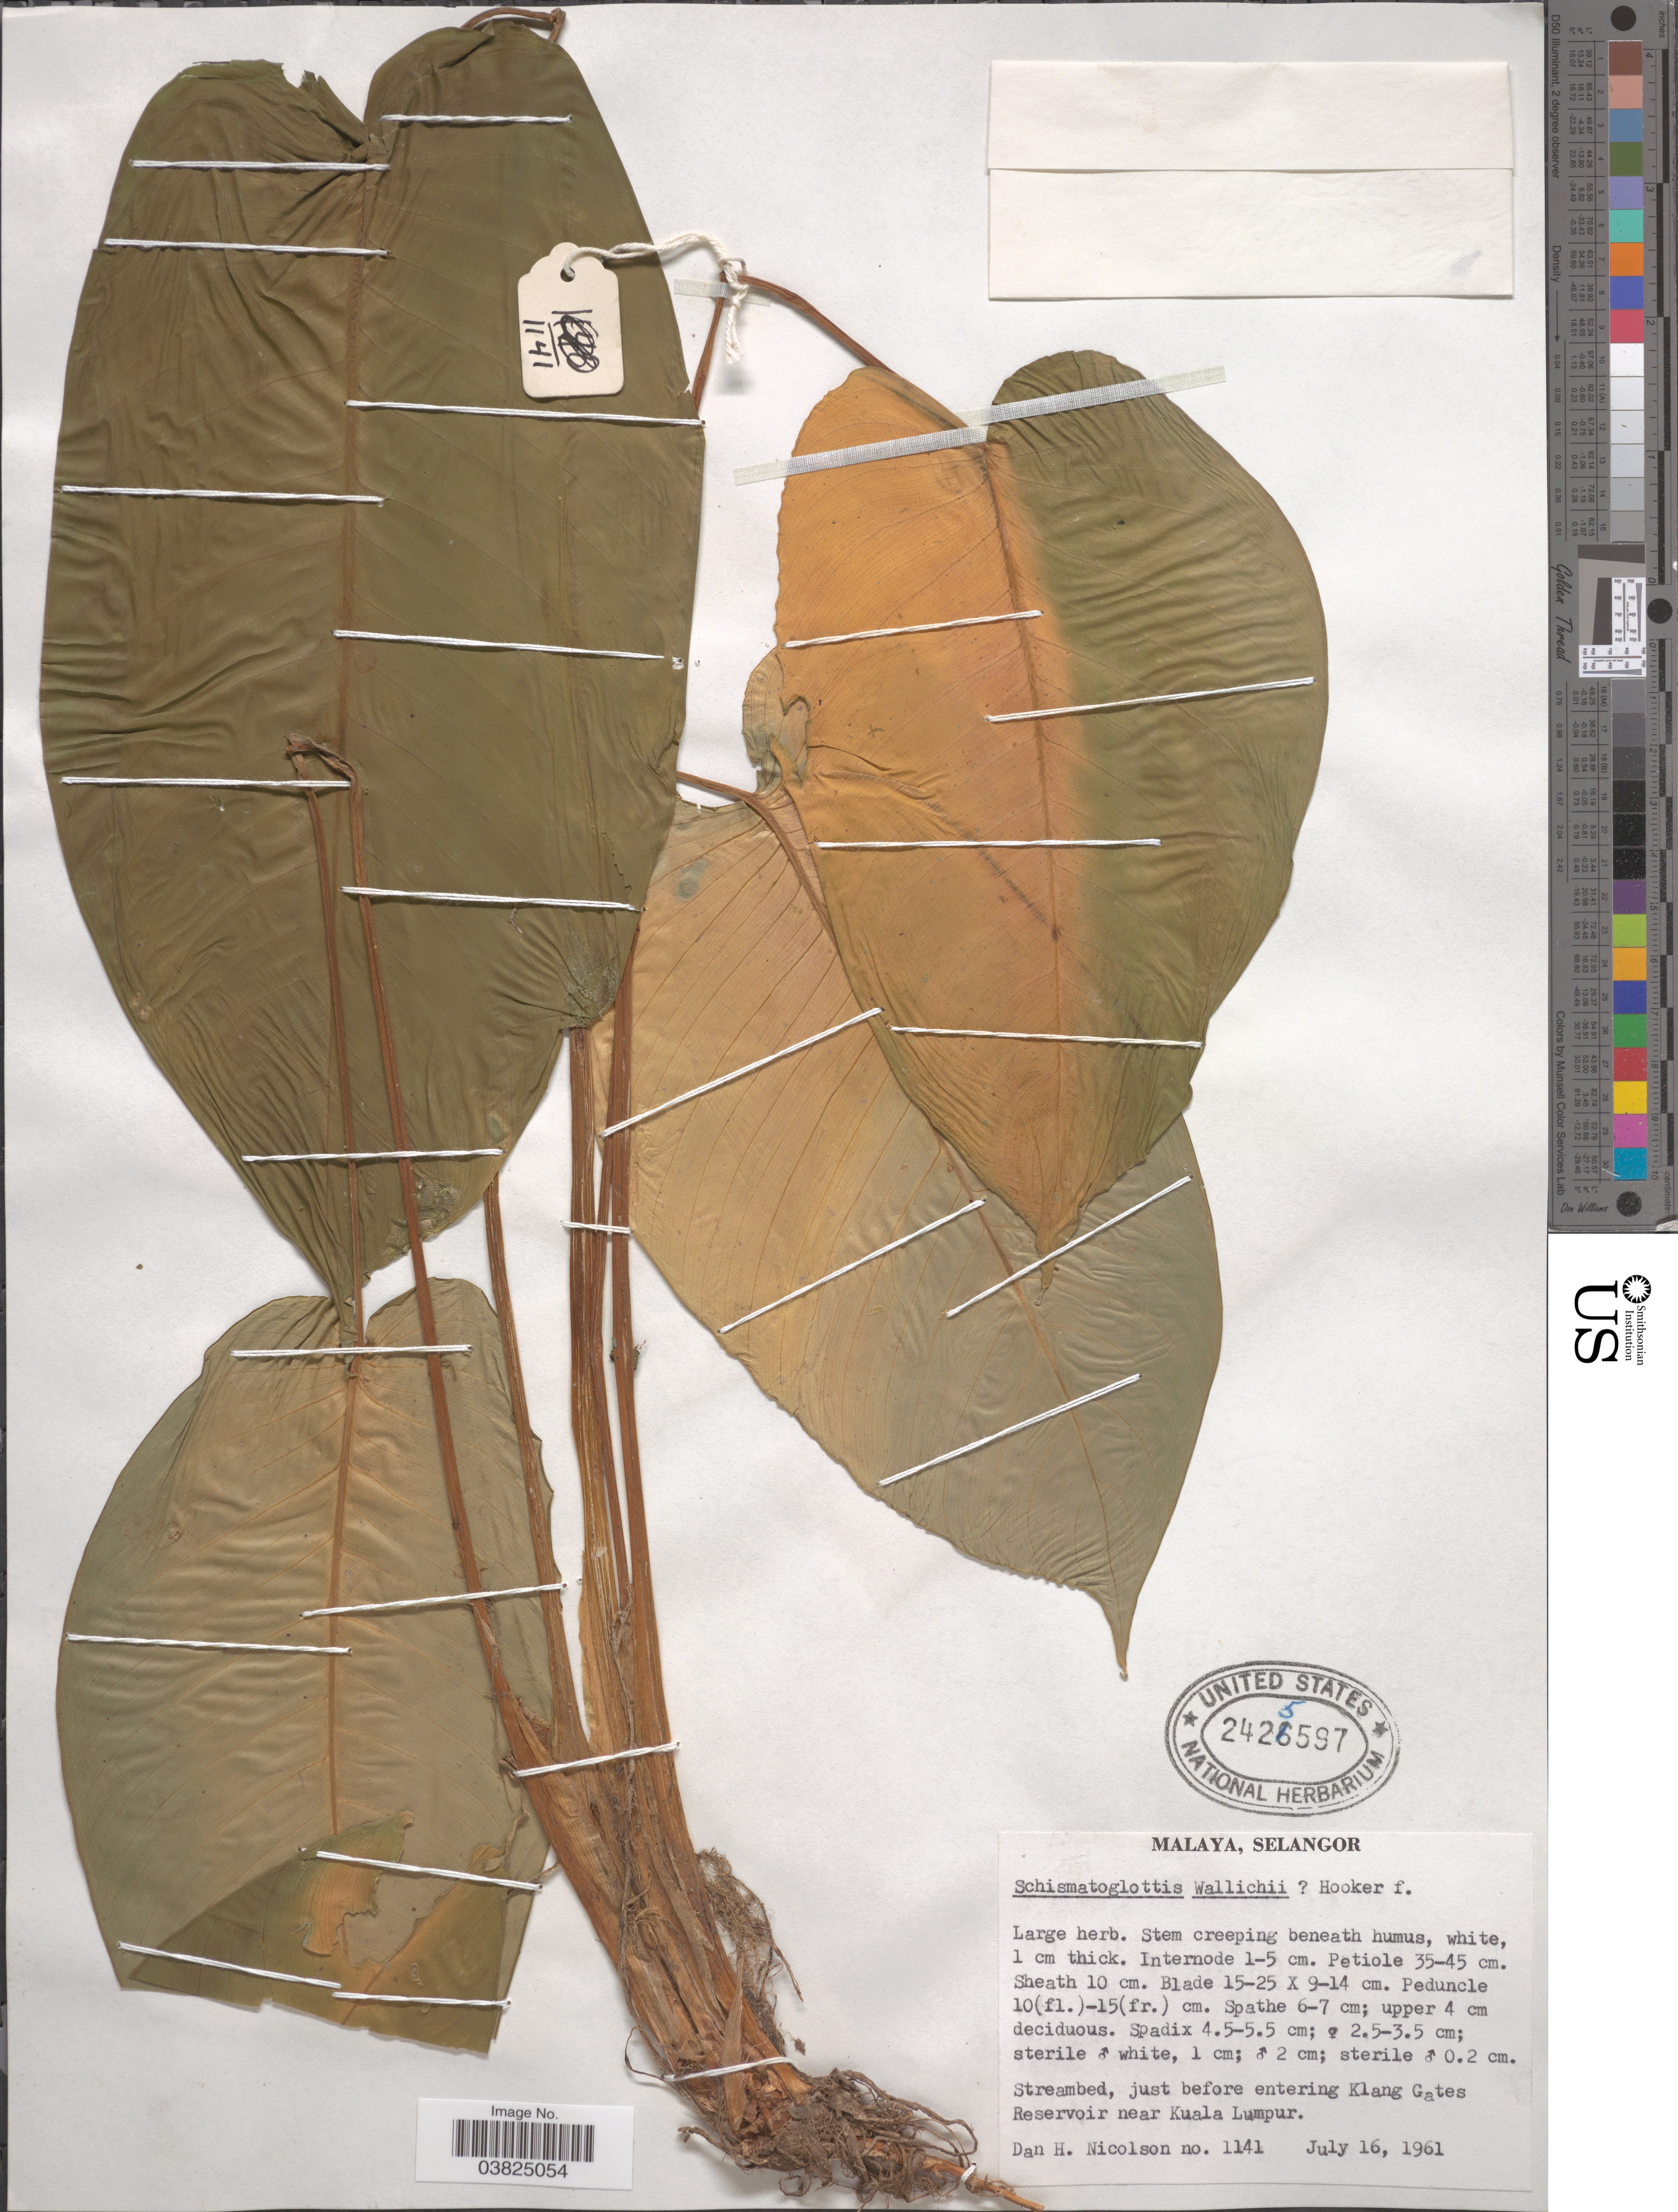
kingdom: Plantae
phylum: Tracheophyta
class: Liliopsida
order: Alismatales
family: Araceae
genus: Schismatoglottis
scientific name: Schismatoglottis wallichii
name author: Hook. f.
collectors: D. H. Nicolson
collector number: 1141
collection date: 1961-07-16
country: Malaysia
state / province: Selangor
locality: Malaya. Streambed, just before entering Klang Gates Reservoir near Kuala Lumpur.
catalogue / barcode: US 2425597